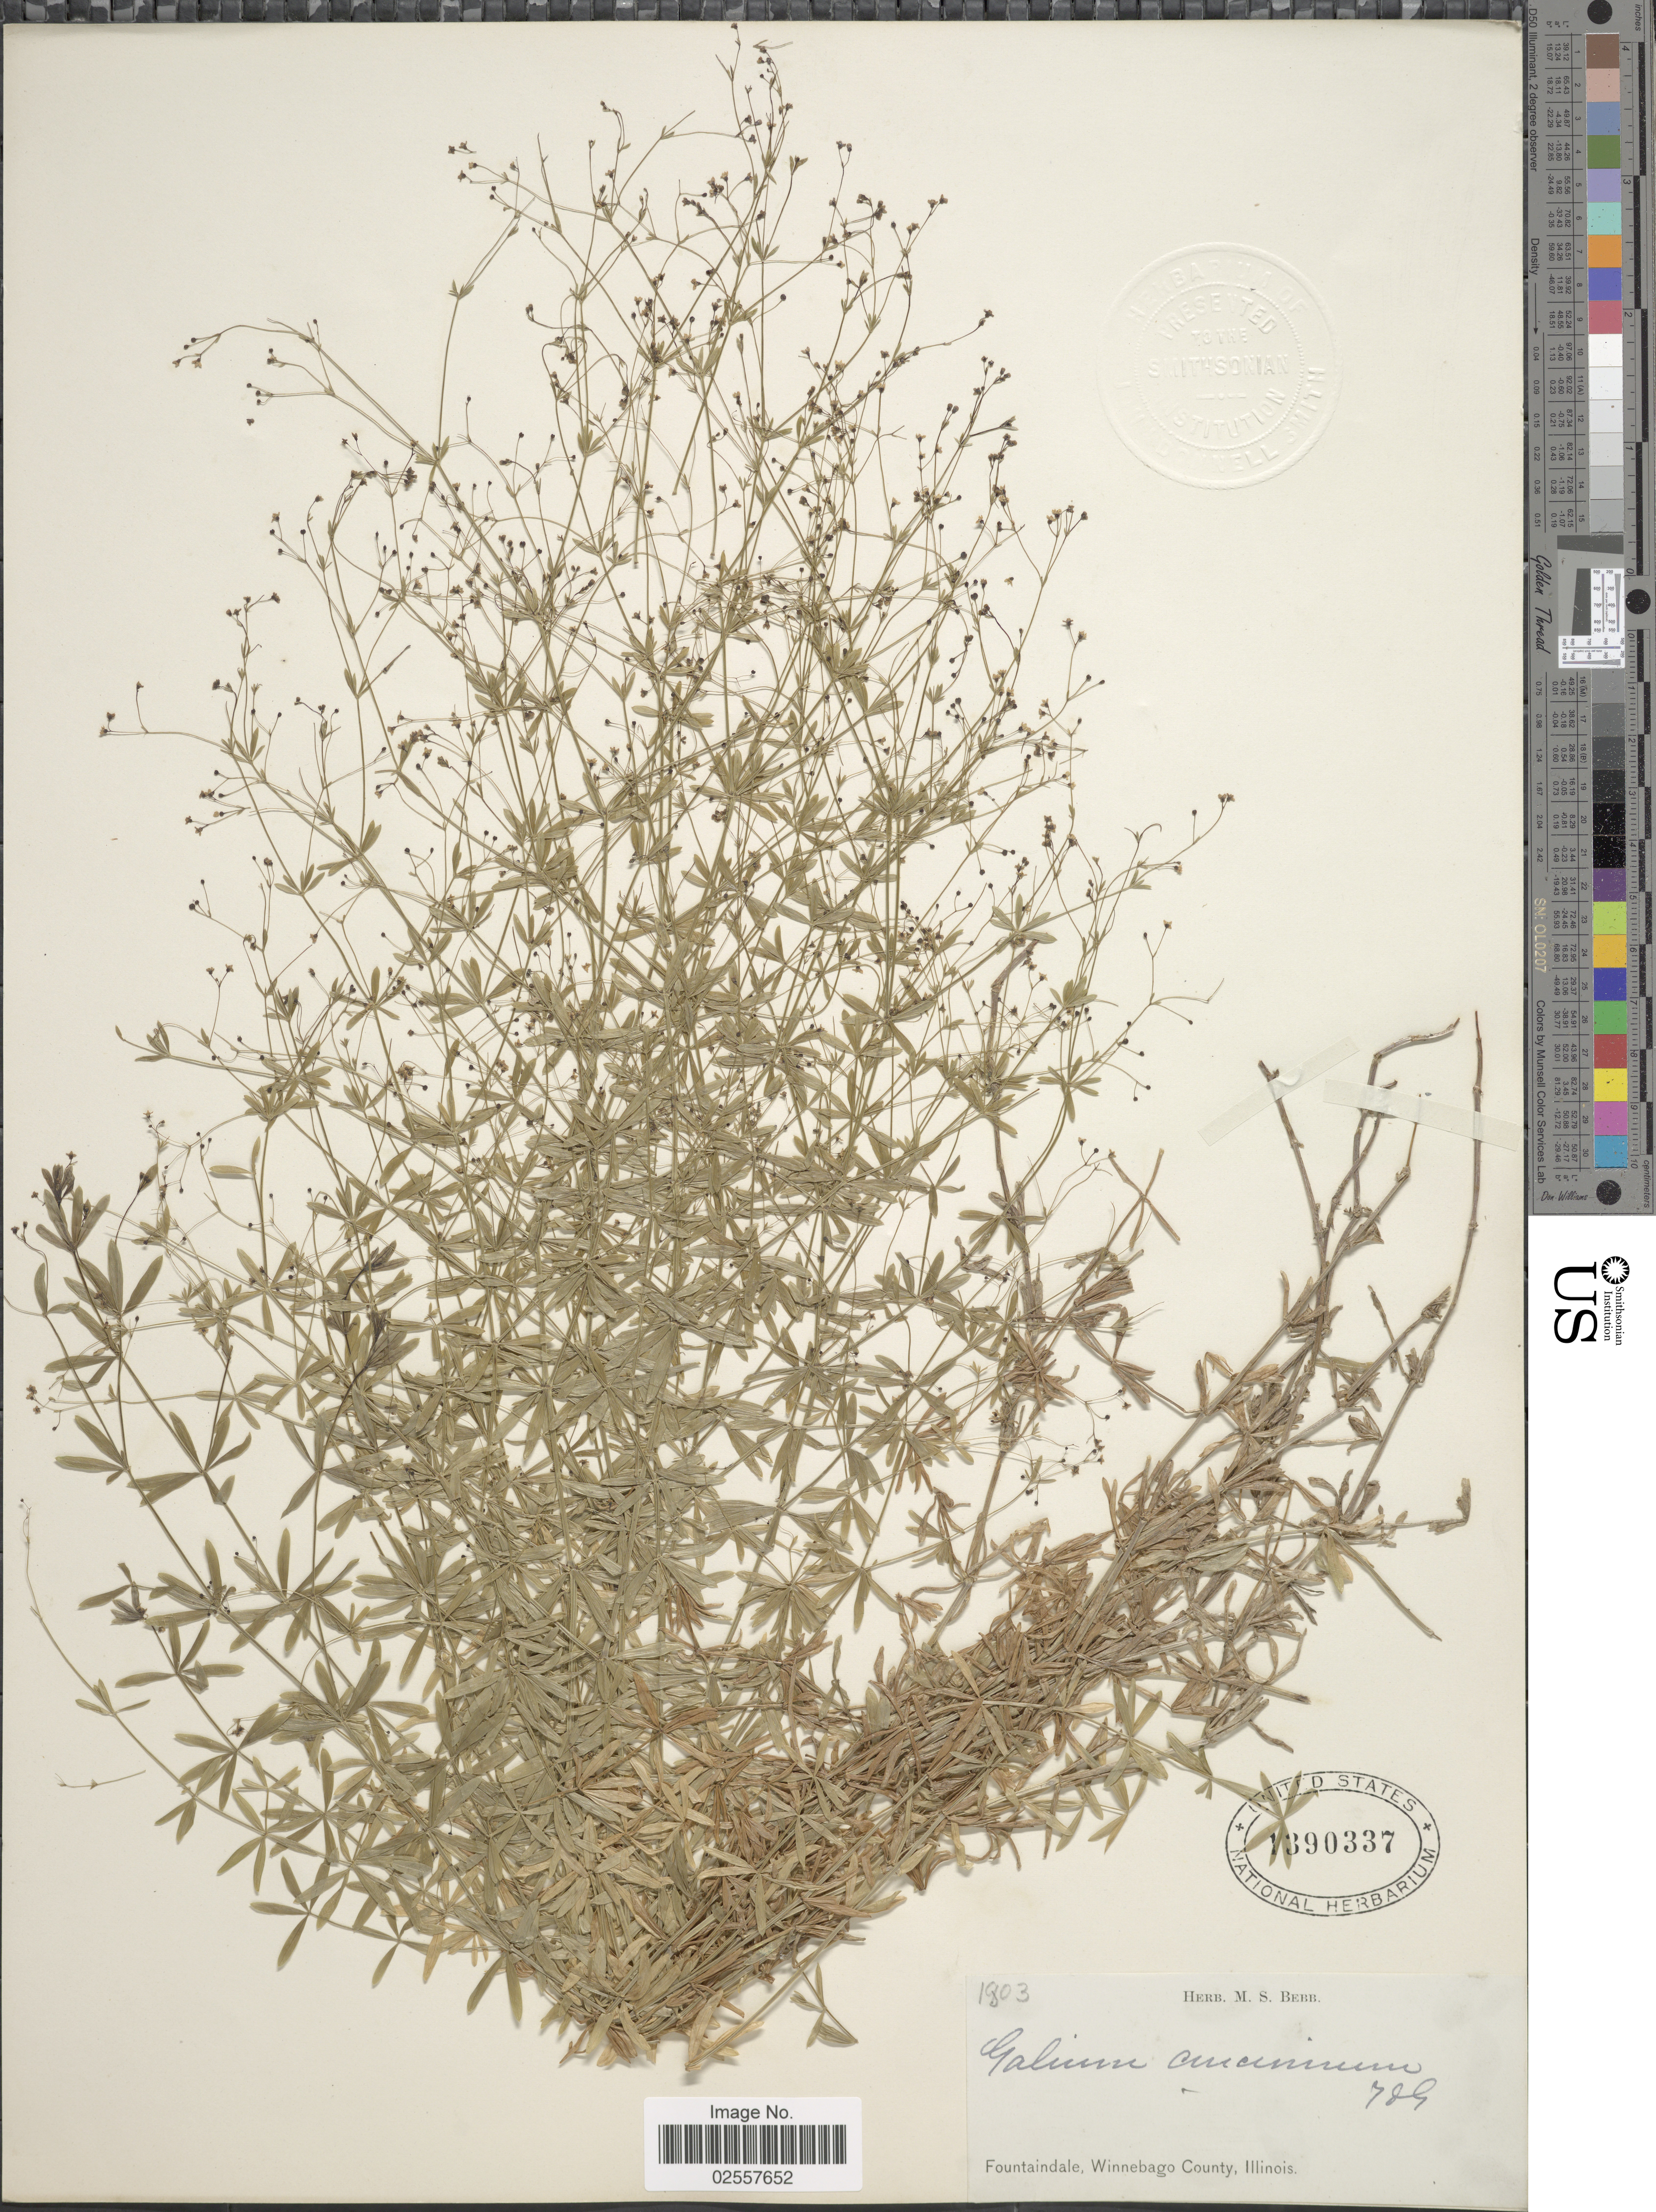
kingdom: Plantae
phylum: Tracheophyta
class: Magnoliopsida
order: Gentianales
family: Rubiaceae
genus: Galium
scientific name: Galium concinnum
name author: Torr. & A. Gray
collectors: ex Herb. M. S. Bebb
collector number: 1803*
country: United States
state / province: Illinois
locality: Fountaindale, Winnebago County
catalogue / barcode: US 1390337